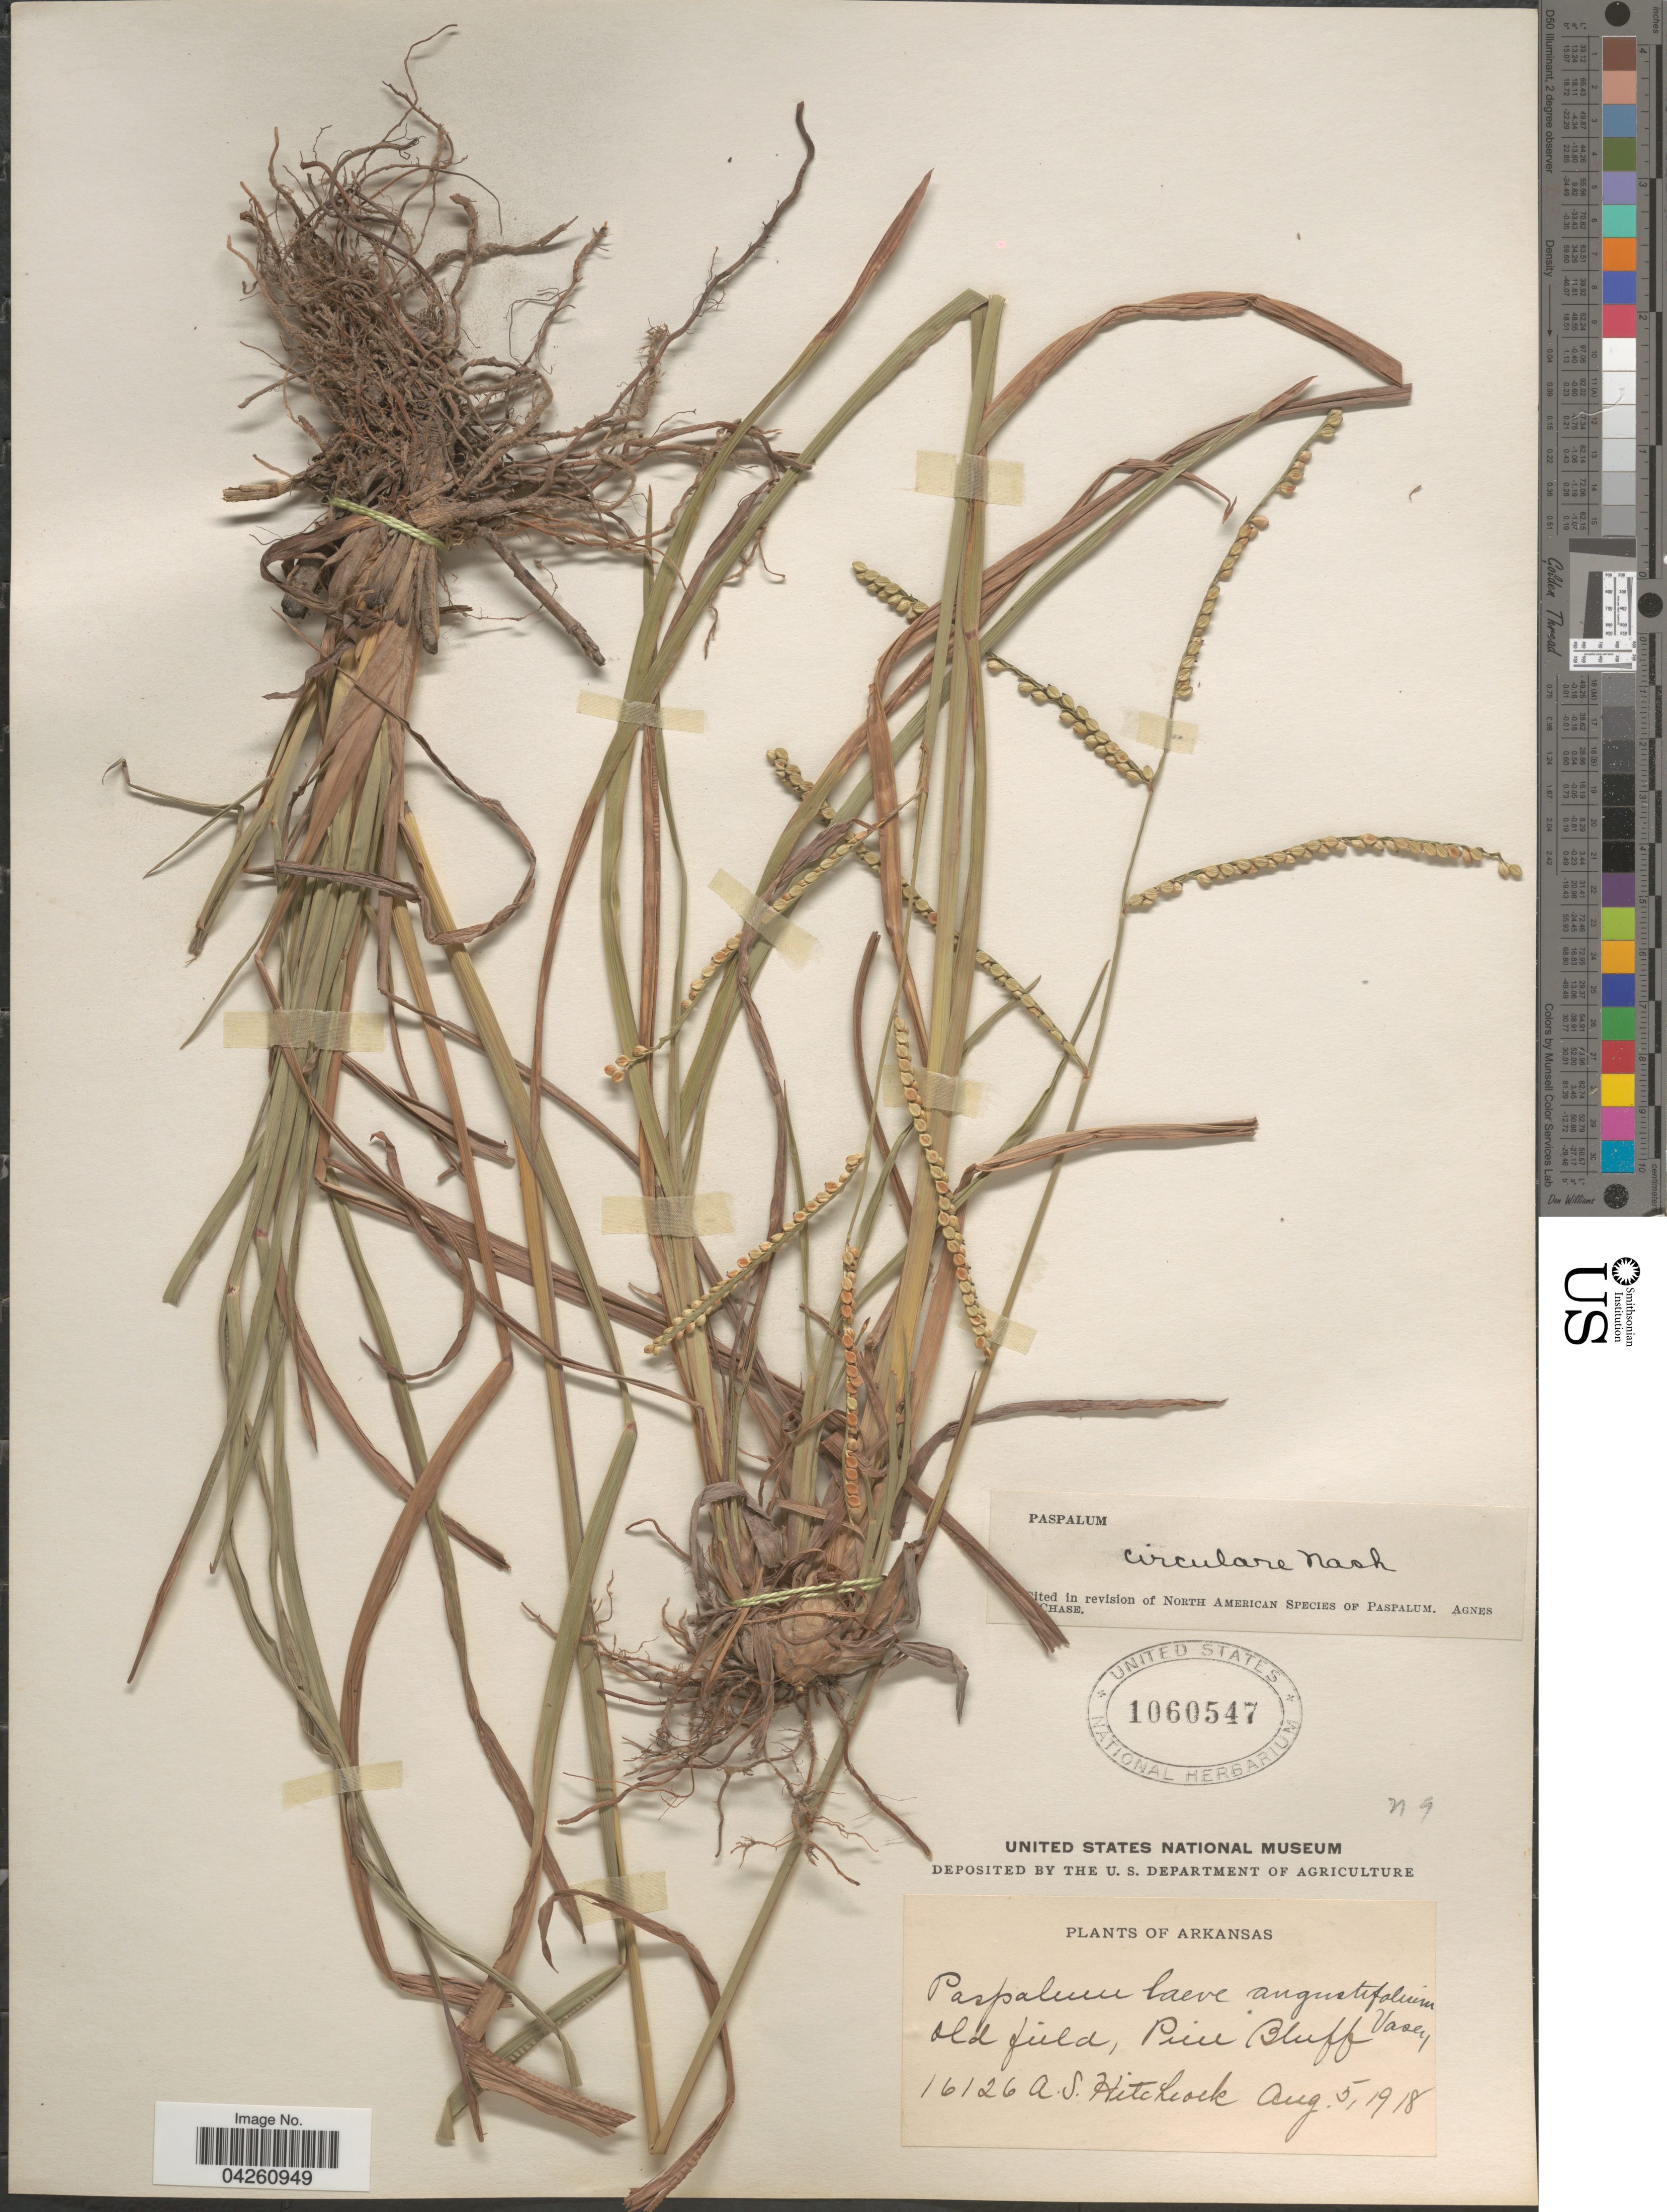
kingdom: Plantae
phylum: Tracheophyta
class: Liliopsida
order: Poales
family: Poaceae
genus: Paspalum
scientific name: Paspalum circulare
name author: Nash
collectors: A. S. Hitchcock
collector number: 16126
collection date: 1918-08-05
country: United States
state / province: Arkansas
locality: Old field, Pine Bluff.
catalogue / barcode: US 1060547